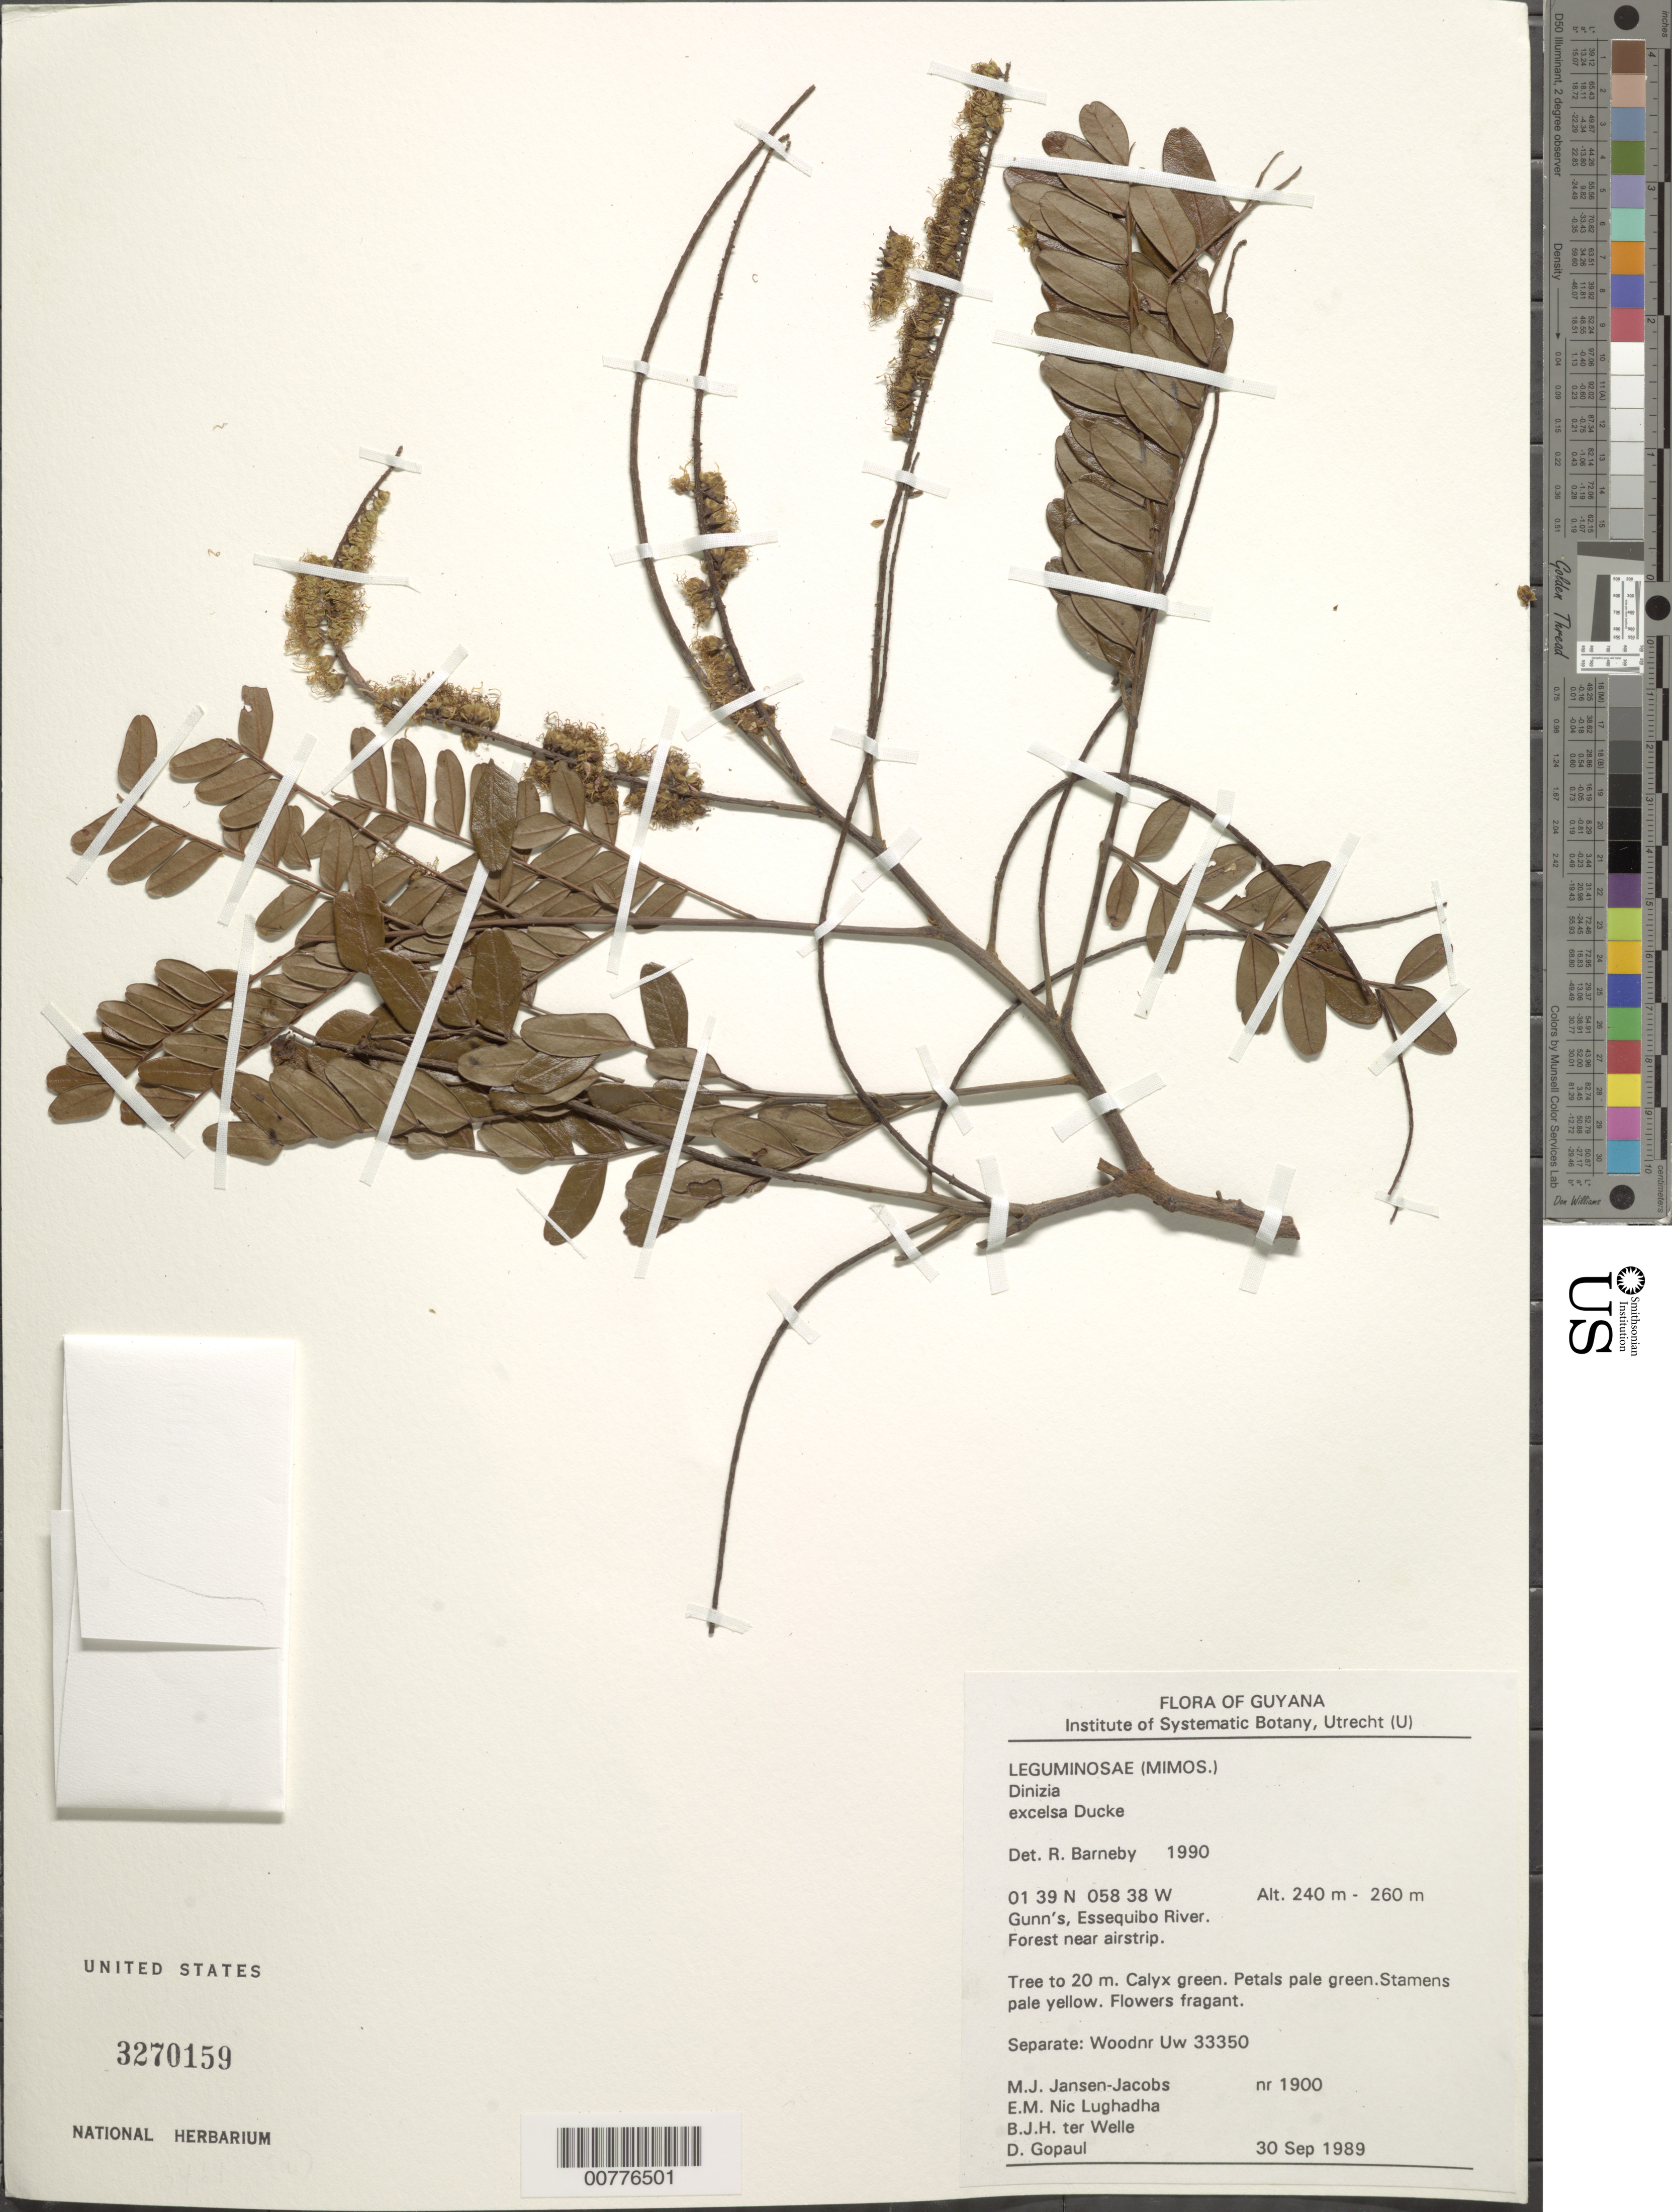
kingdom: Plantae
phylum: Tracheophyta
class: Magnoliopsida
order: Fabales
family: Fabaceae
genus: Dinizia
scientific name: Dinizia excelsa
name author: Ducke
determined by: Barneby, Rupert C., (NY)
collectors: M. J. Jansen-Jacobs, E. Nic Lughadha, B. Welle & D. Gopaul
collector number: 1900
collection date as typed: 30-Sep-89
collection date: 1989-09-30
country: Guyana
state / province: U. Takutu-U. Essequibo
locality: Gunn's, Essequibo River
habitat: Forest near airstrip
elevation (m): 240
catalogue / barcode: US 3270159